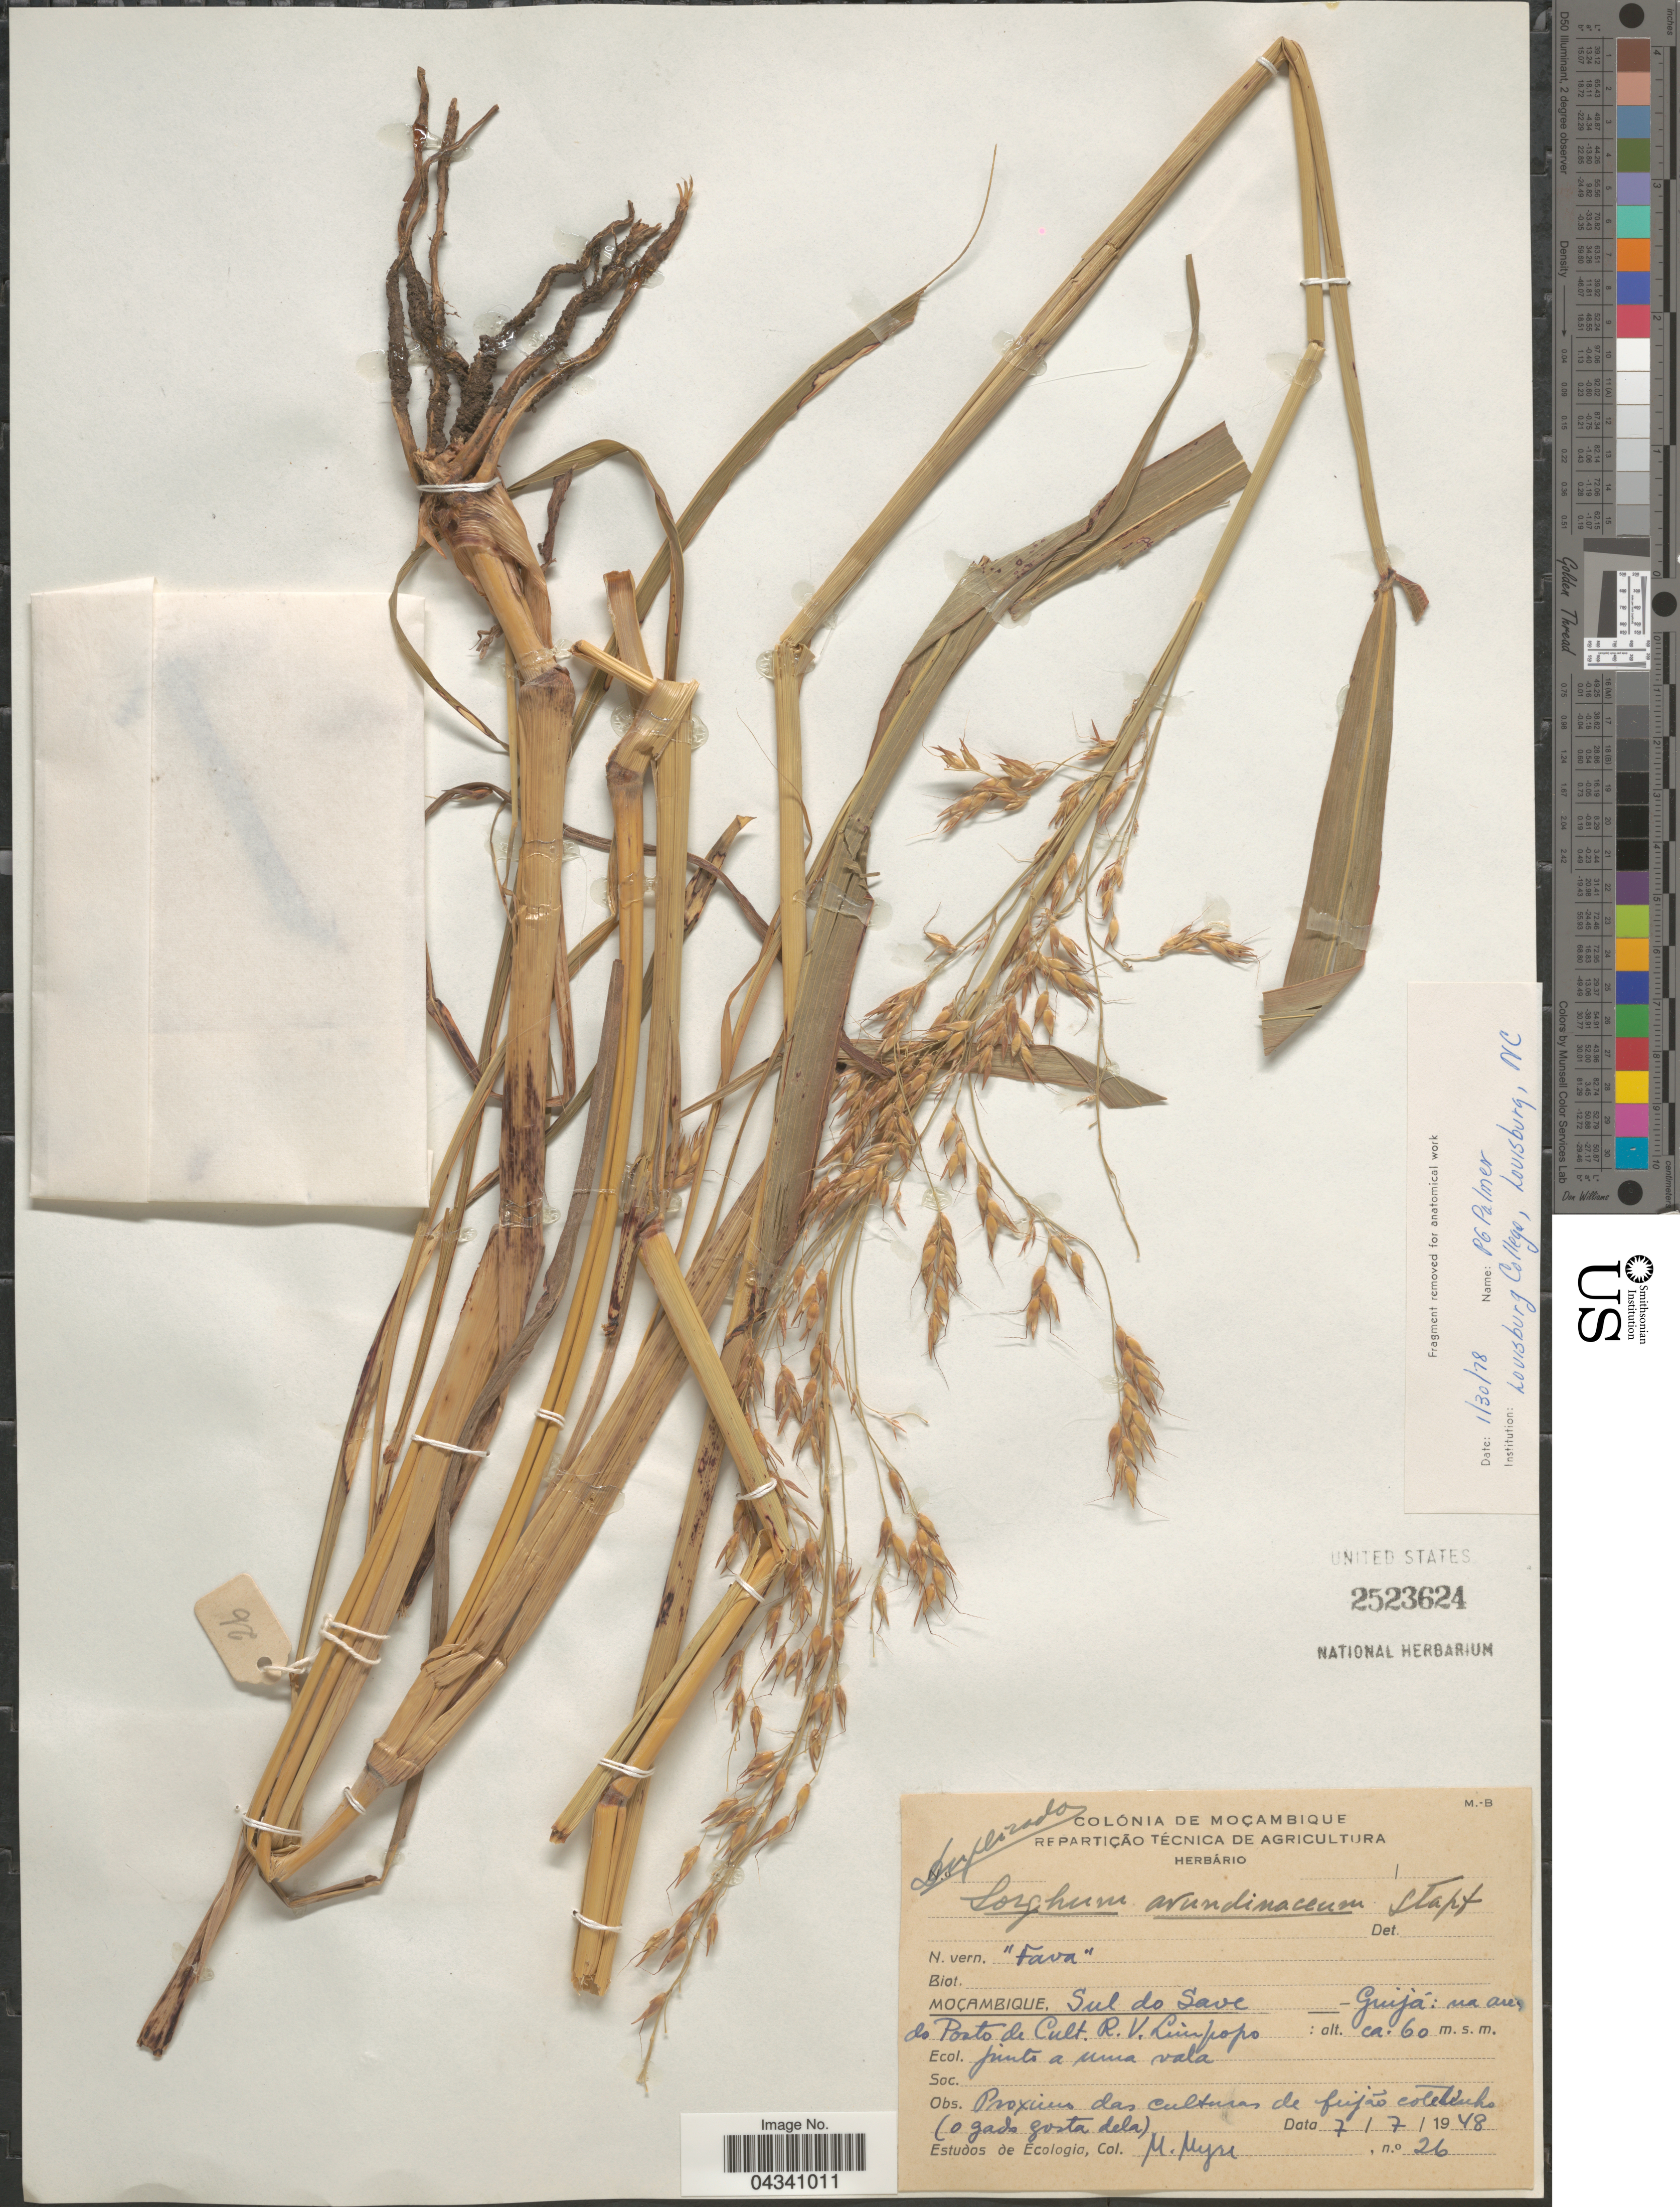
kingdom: Plantae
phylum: Tracheophyta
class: Liliopsida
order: Poales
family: Poaceae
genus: Sorghum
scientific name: Sorghum arundinaceum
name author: (Desv.) Stapf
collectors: Myre, M.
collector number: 26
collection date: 1948-07-07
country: Mozambique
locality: Moçambique, Sul do Save - Guijá; na aredo Porto de Cult. R.V. Limpopo.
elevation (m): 60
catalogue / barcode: US 2523624